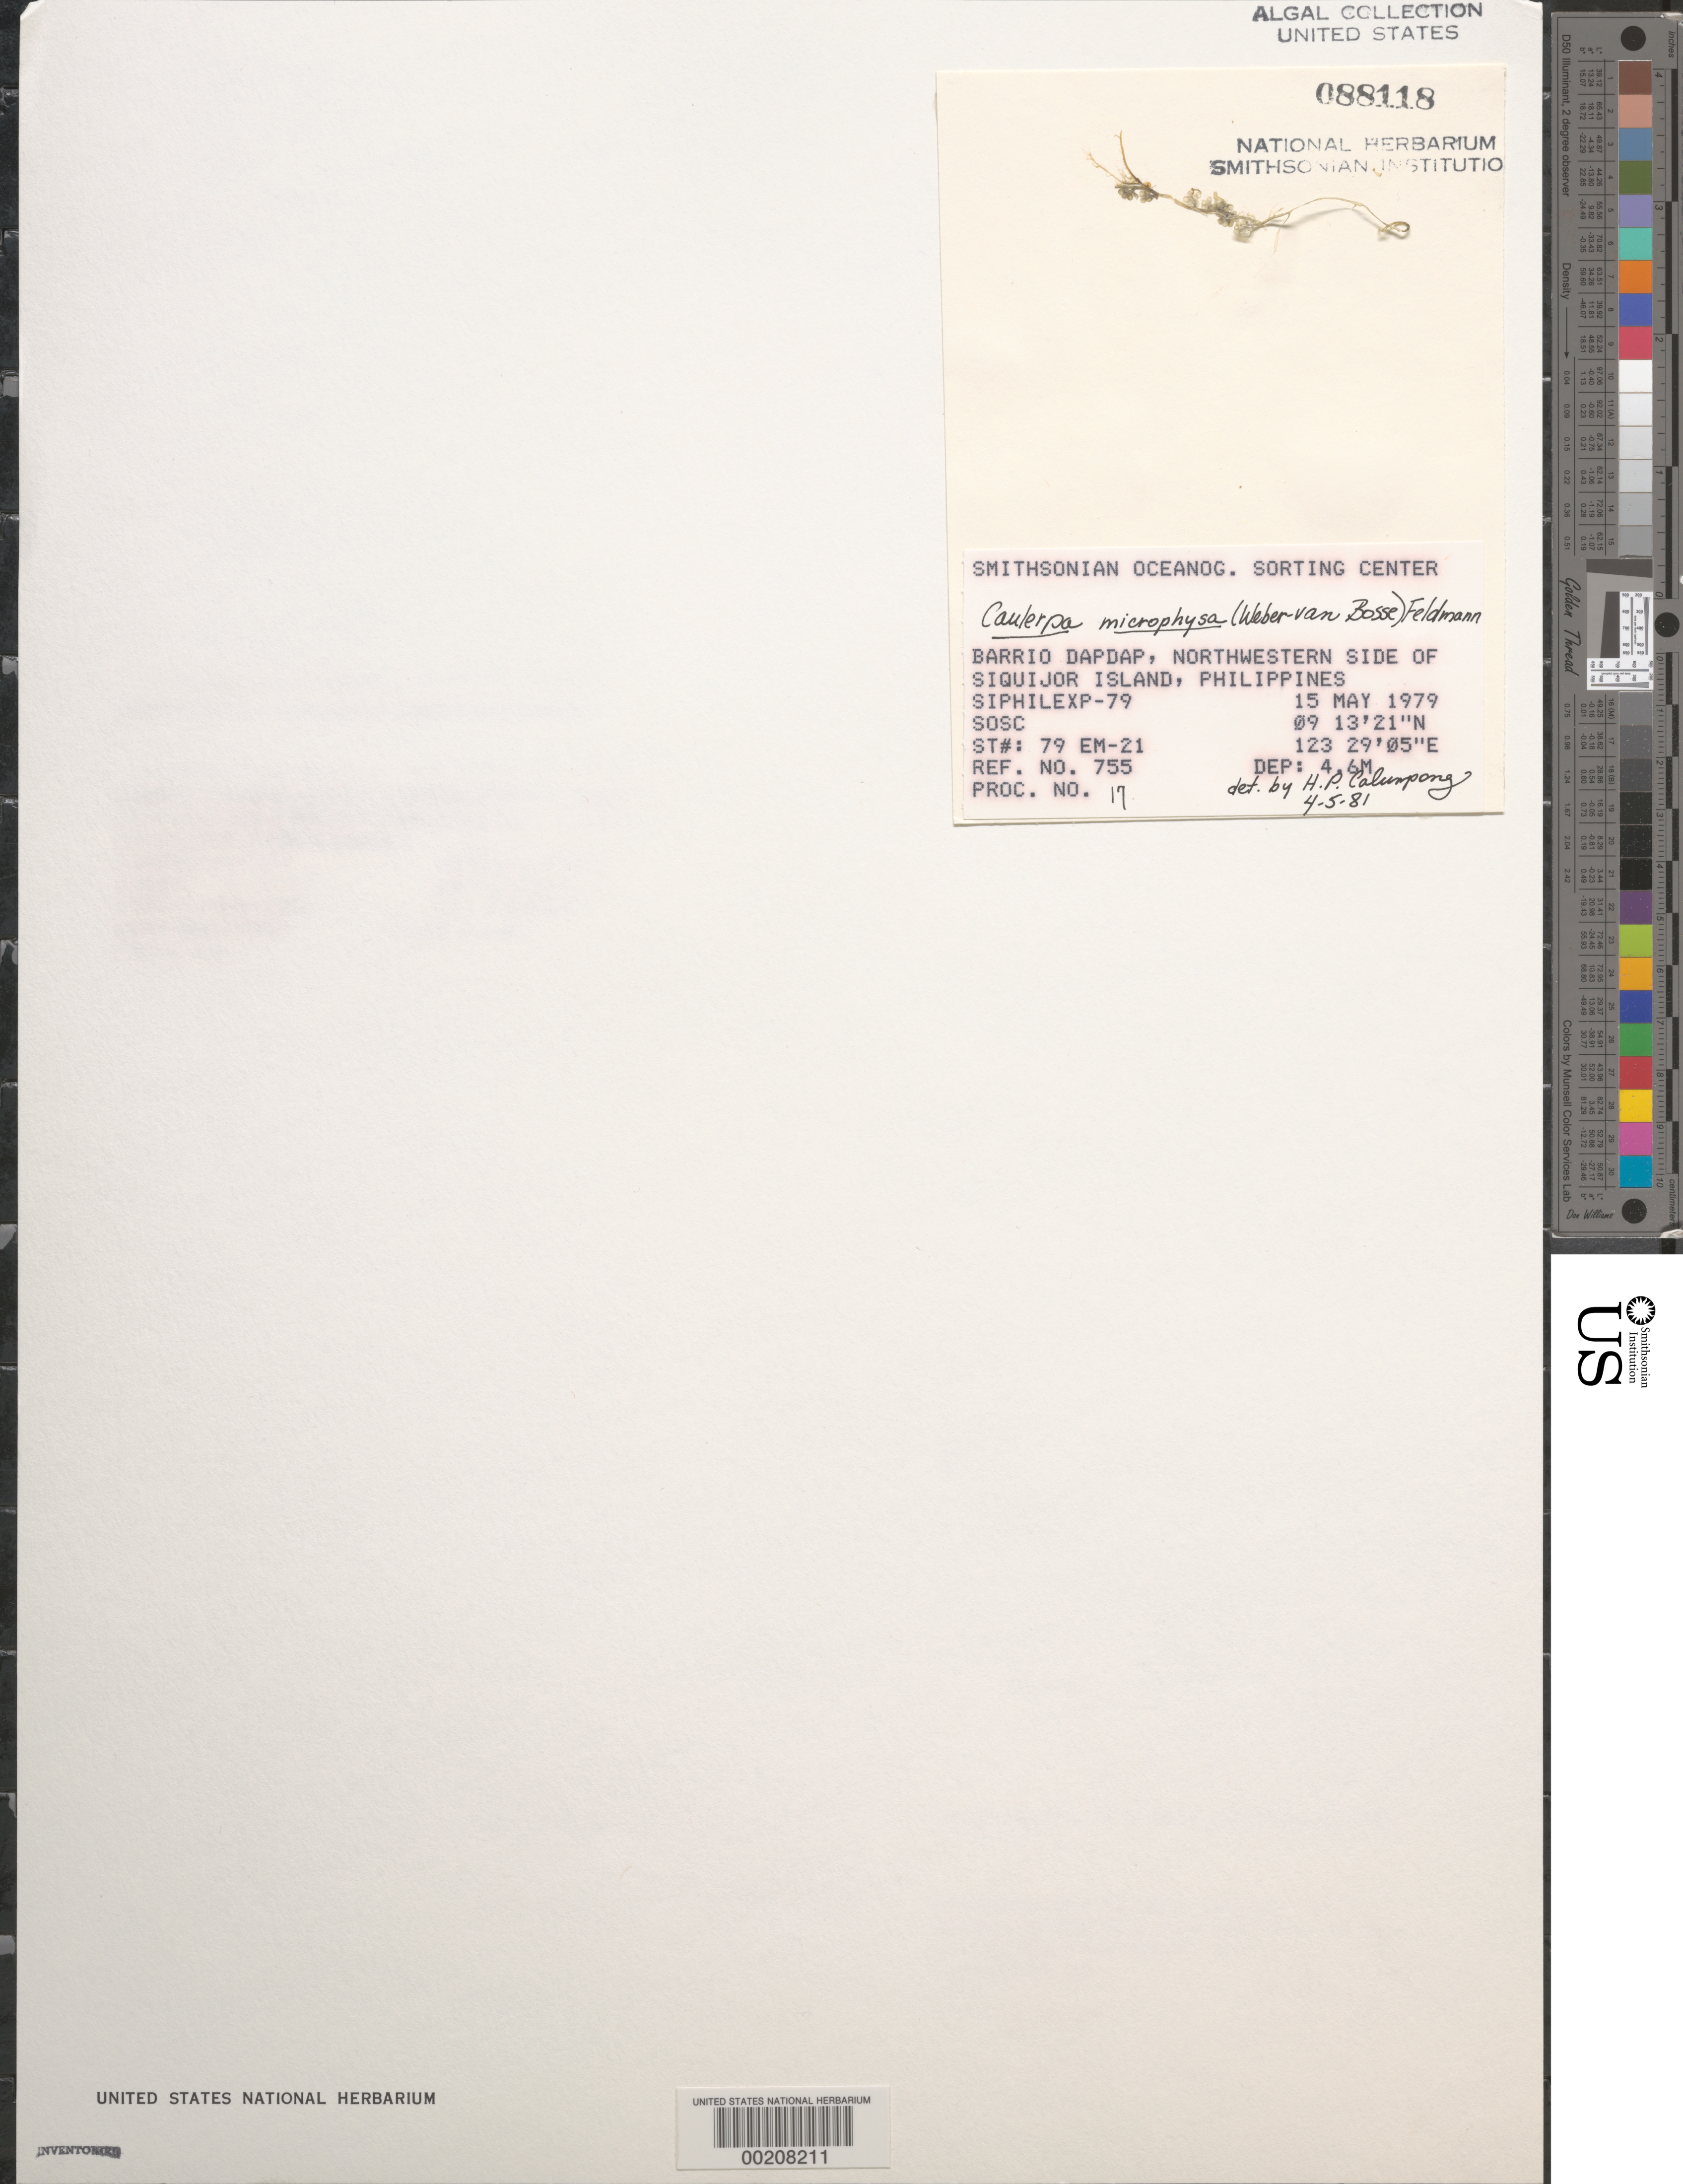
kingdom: Plantae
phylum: Chlorophyta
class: Ulvophyceae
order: Bryopsidales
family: Caulerpaceae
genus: Caulerpa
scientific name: Caulerpa microphysa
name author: (Weber Bosse) Feldmann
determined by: Calumpong, H. P.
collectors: SOSC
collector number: Station 79 Em-21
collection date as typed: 15 May 1979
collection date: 1979-05-15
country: Philippines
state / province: Central Visayas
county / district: Siquijor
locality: Visayan, Barrio dapdap, siquijor island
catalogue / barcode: US 88118